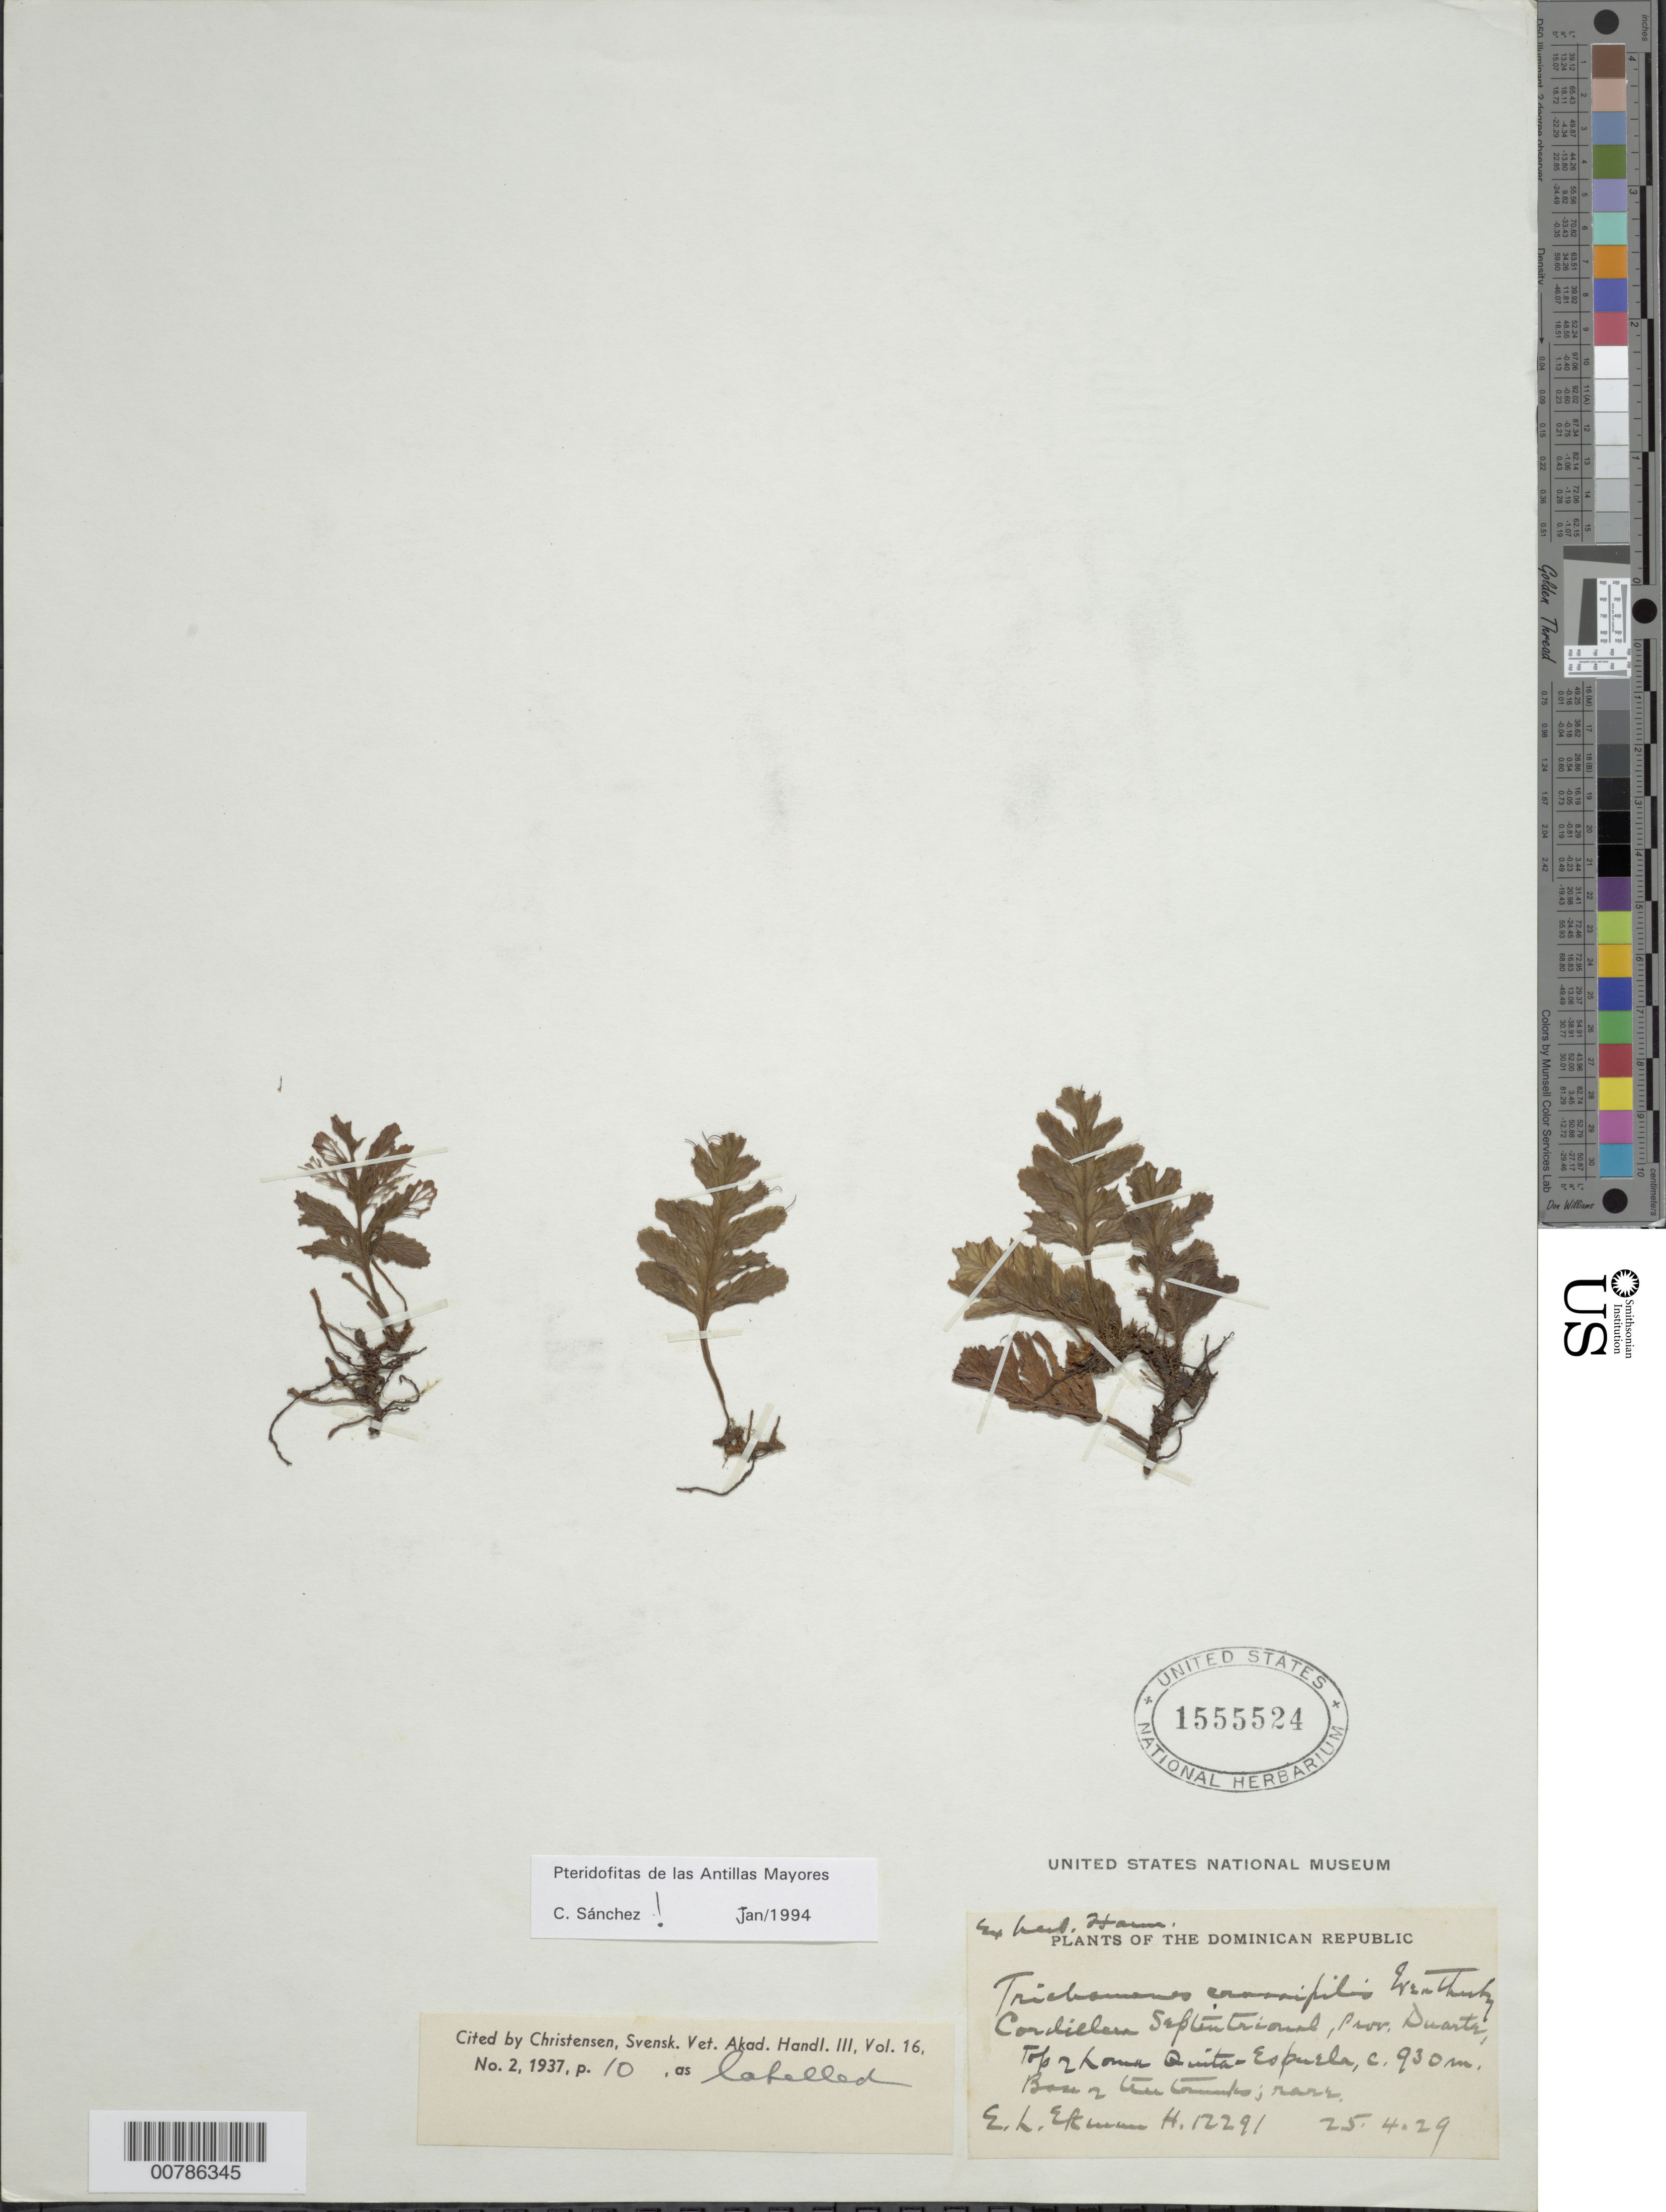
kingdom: Plantae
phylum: Tracheophyta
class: Polypodiopsida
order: Hymenophyllales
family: Hymenophyllaceae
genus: Trichomanes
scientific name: Trichomanes crassipilis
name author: Weath.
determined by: Sánchez, C. A.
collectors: E. L. Ekman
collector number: H 12291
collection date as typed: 25 Apr 1929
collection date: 1929-04-25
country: Dominican Republic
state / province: Duarte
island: Hispaniola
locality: Cordillera Septrional, Quita Espuela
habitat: Top of loma, base of tree trunks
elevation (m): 930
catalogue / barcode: US 1555524